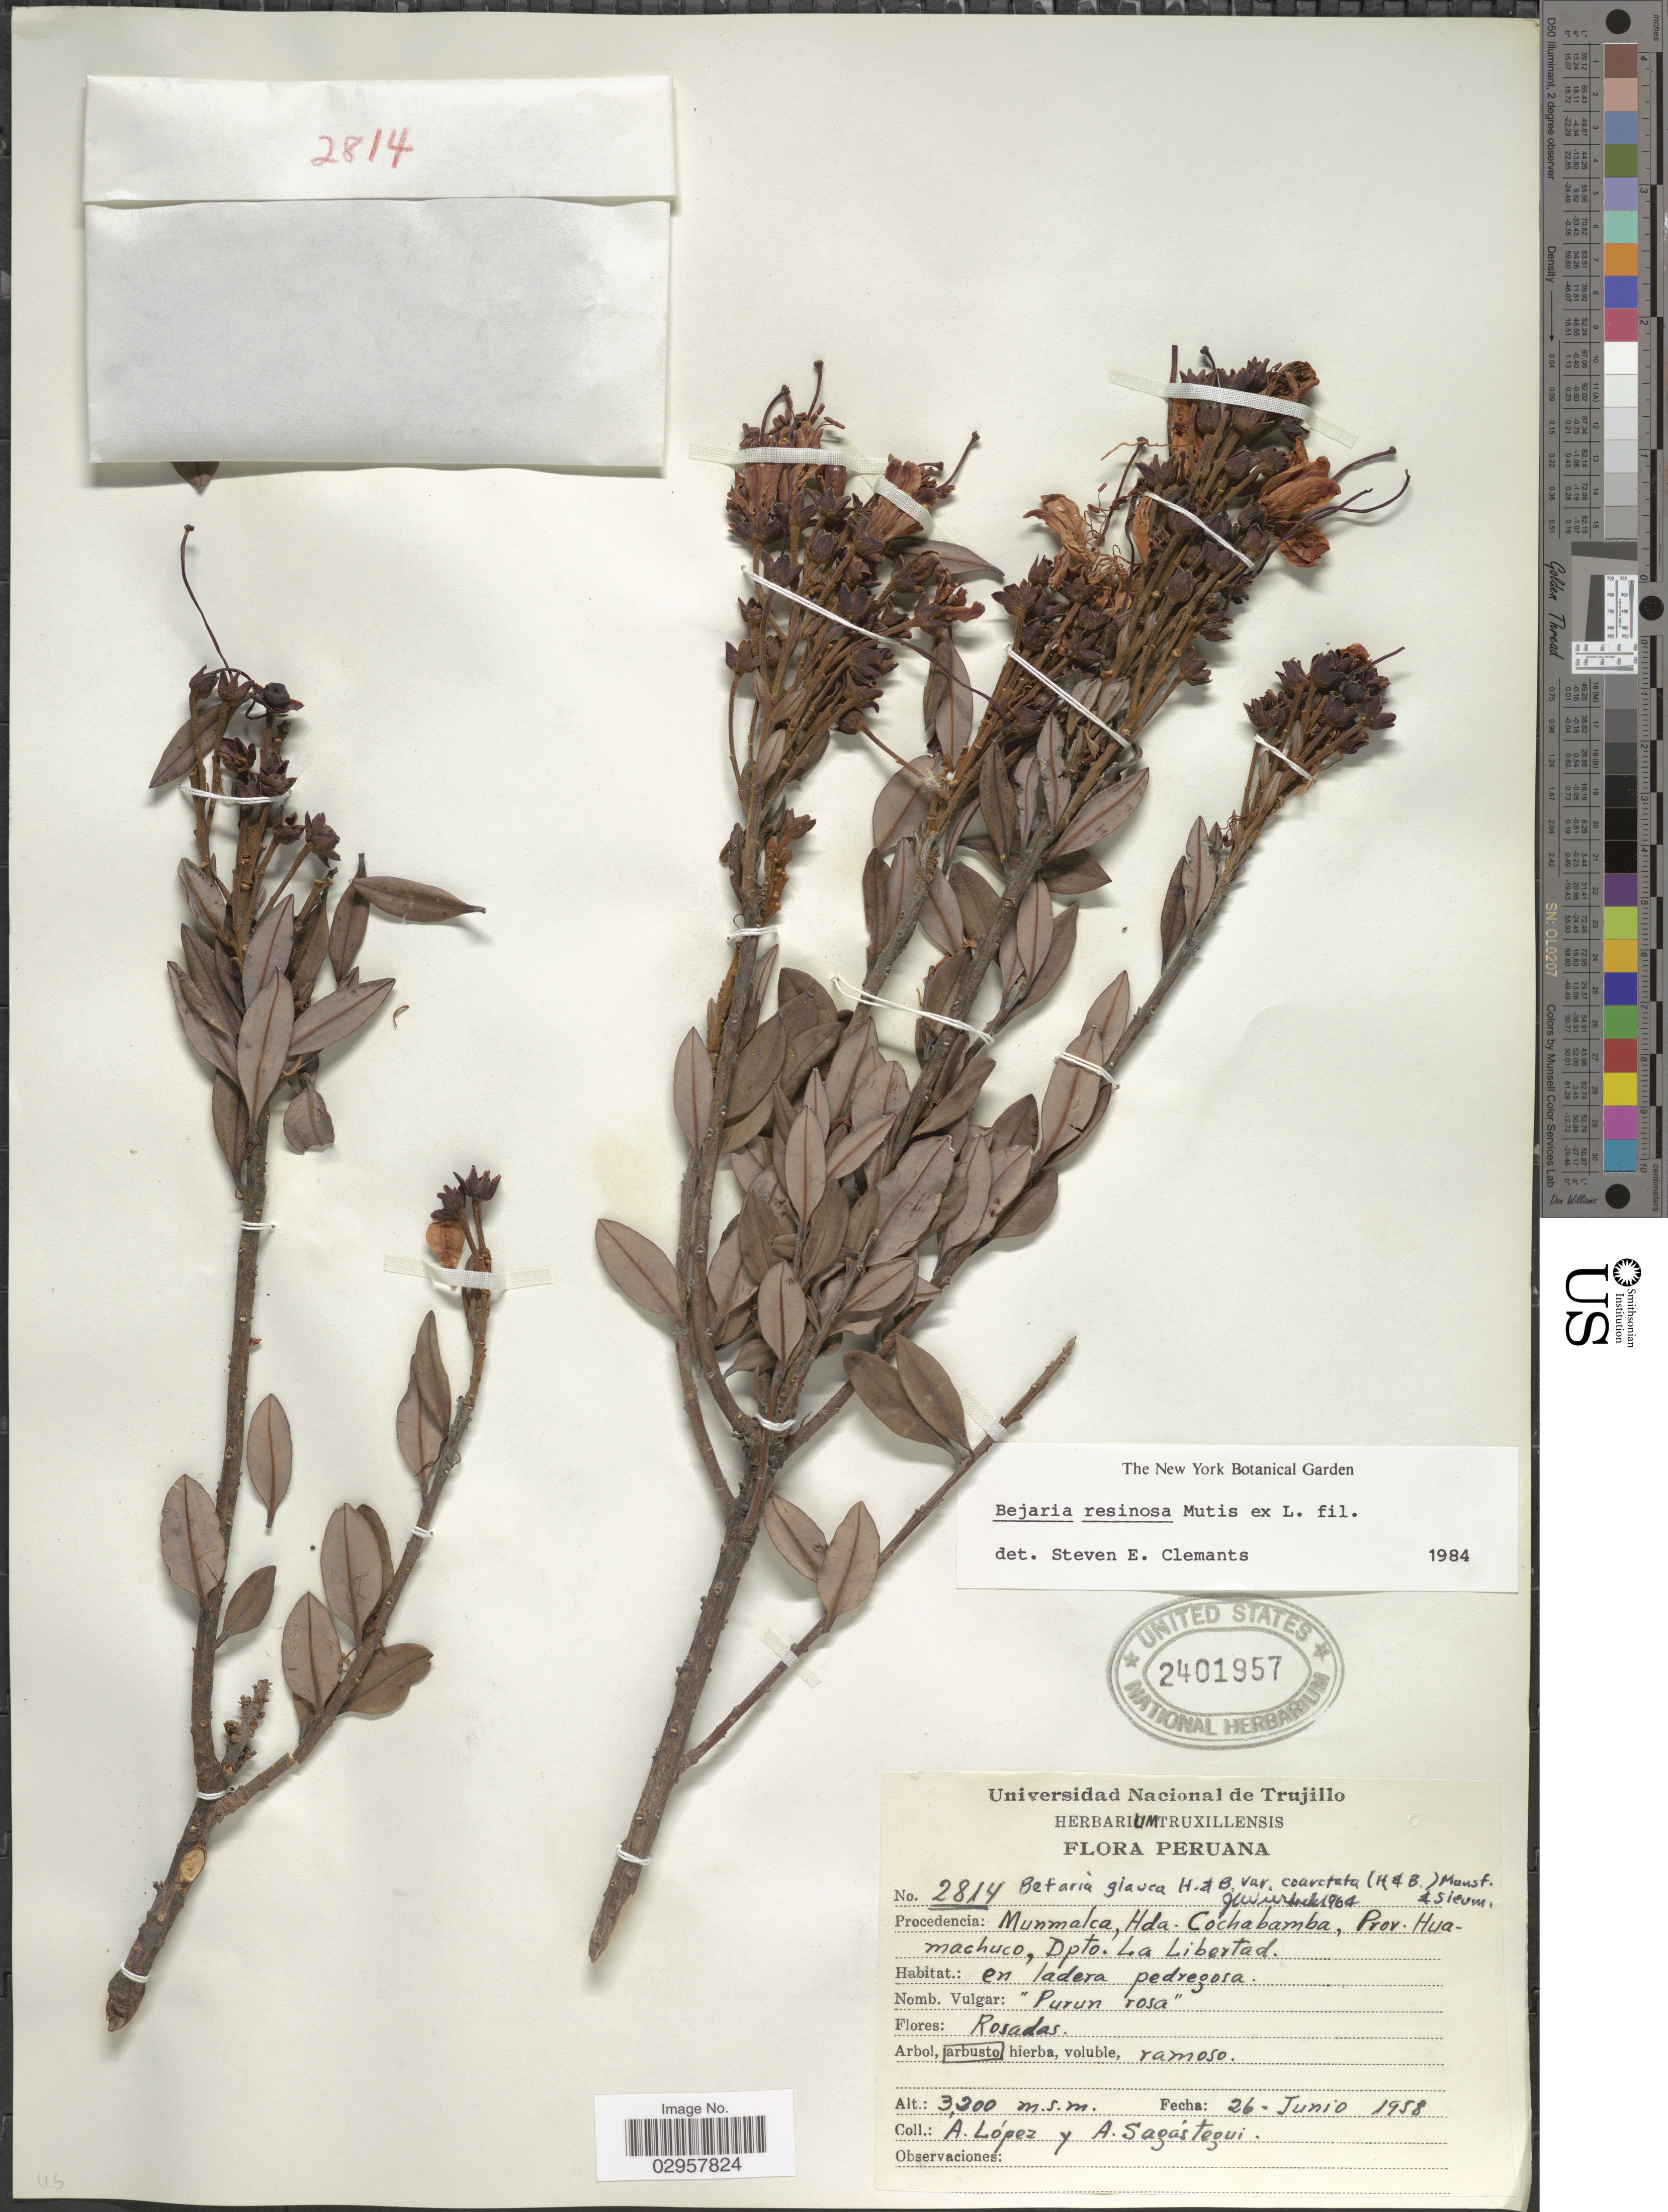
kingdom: Plantae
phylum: Tracheophyta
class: Magnoliopsida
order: Ericales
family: Ericaceae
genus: Befaria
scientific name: Befaria resinosa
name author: Mutis ex L. f.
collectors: A. López & A. Sagastegui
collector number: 2814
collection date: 1958-06-26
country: Peru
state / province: La Libertad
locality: Munmalca, Hda. Cochabamba, Prov. Huamachuco, Dpto. La Libertad.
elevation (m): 3200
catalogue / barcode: US 2401957